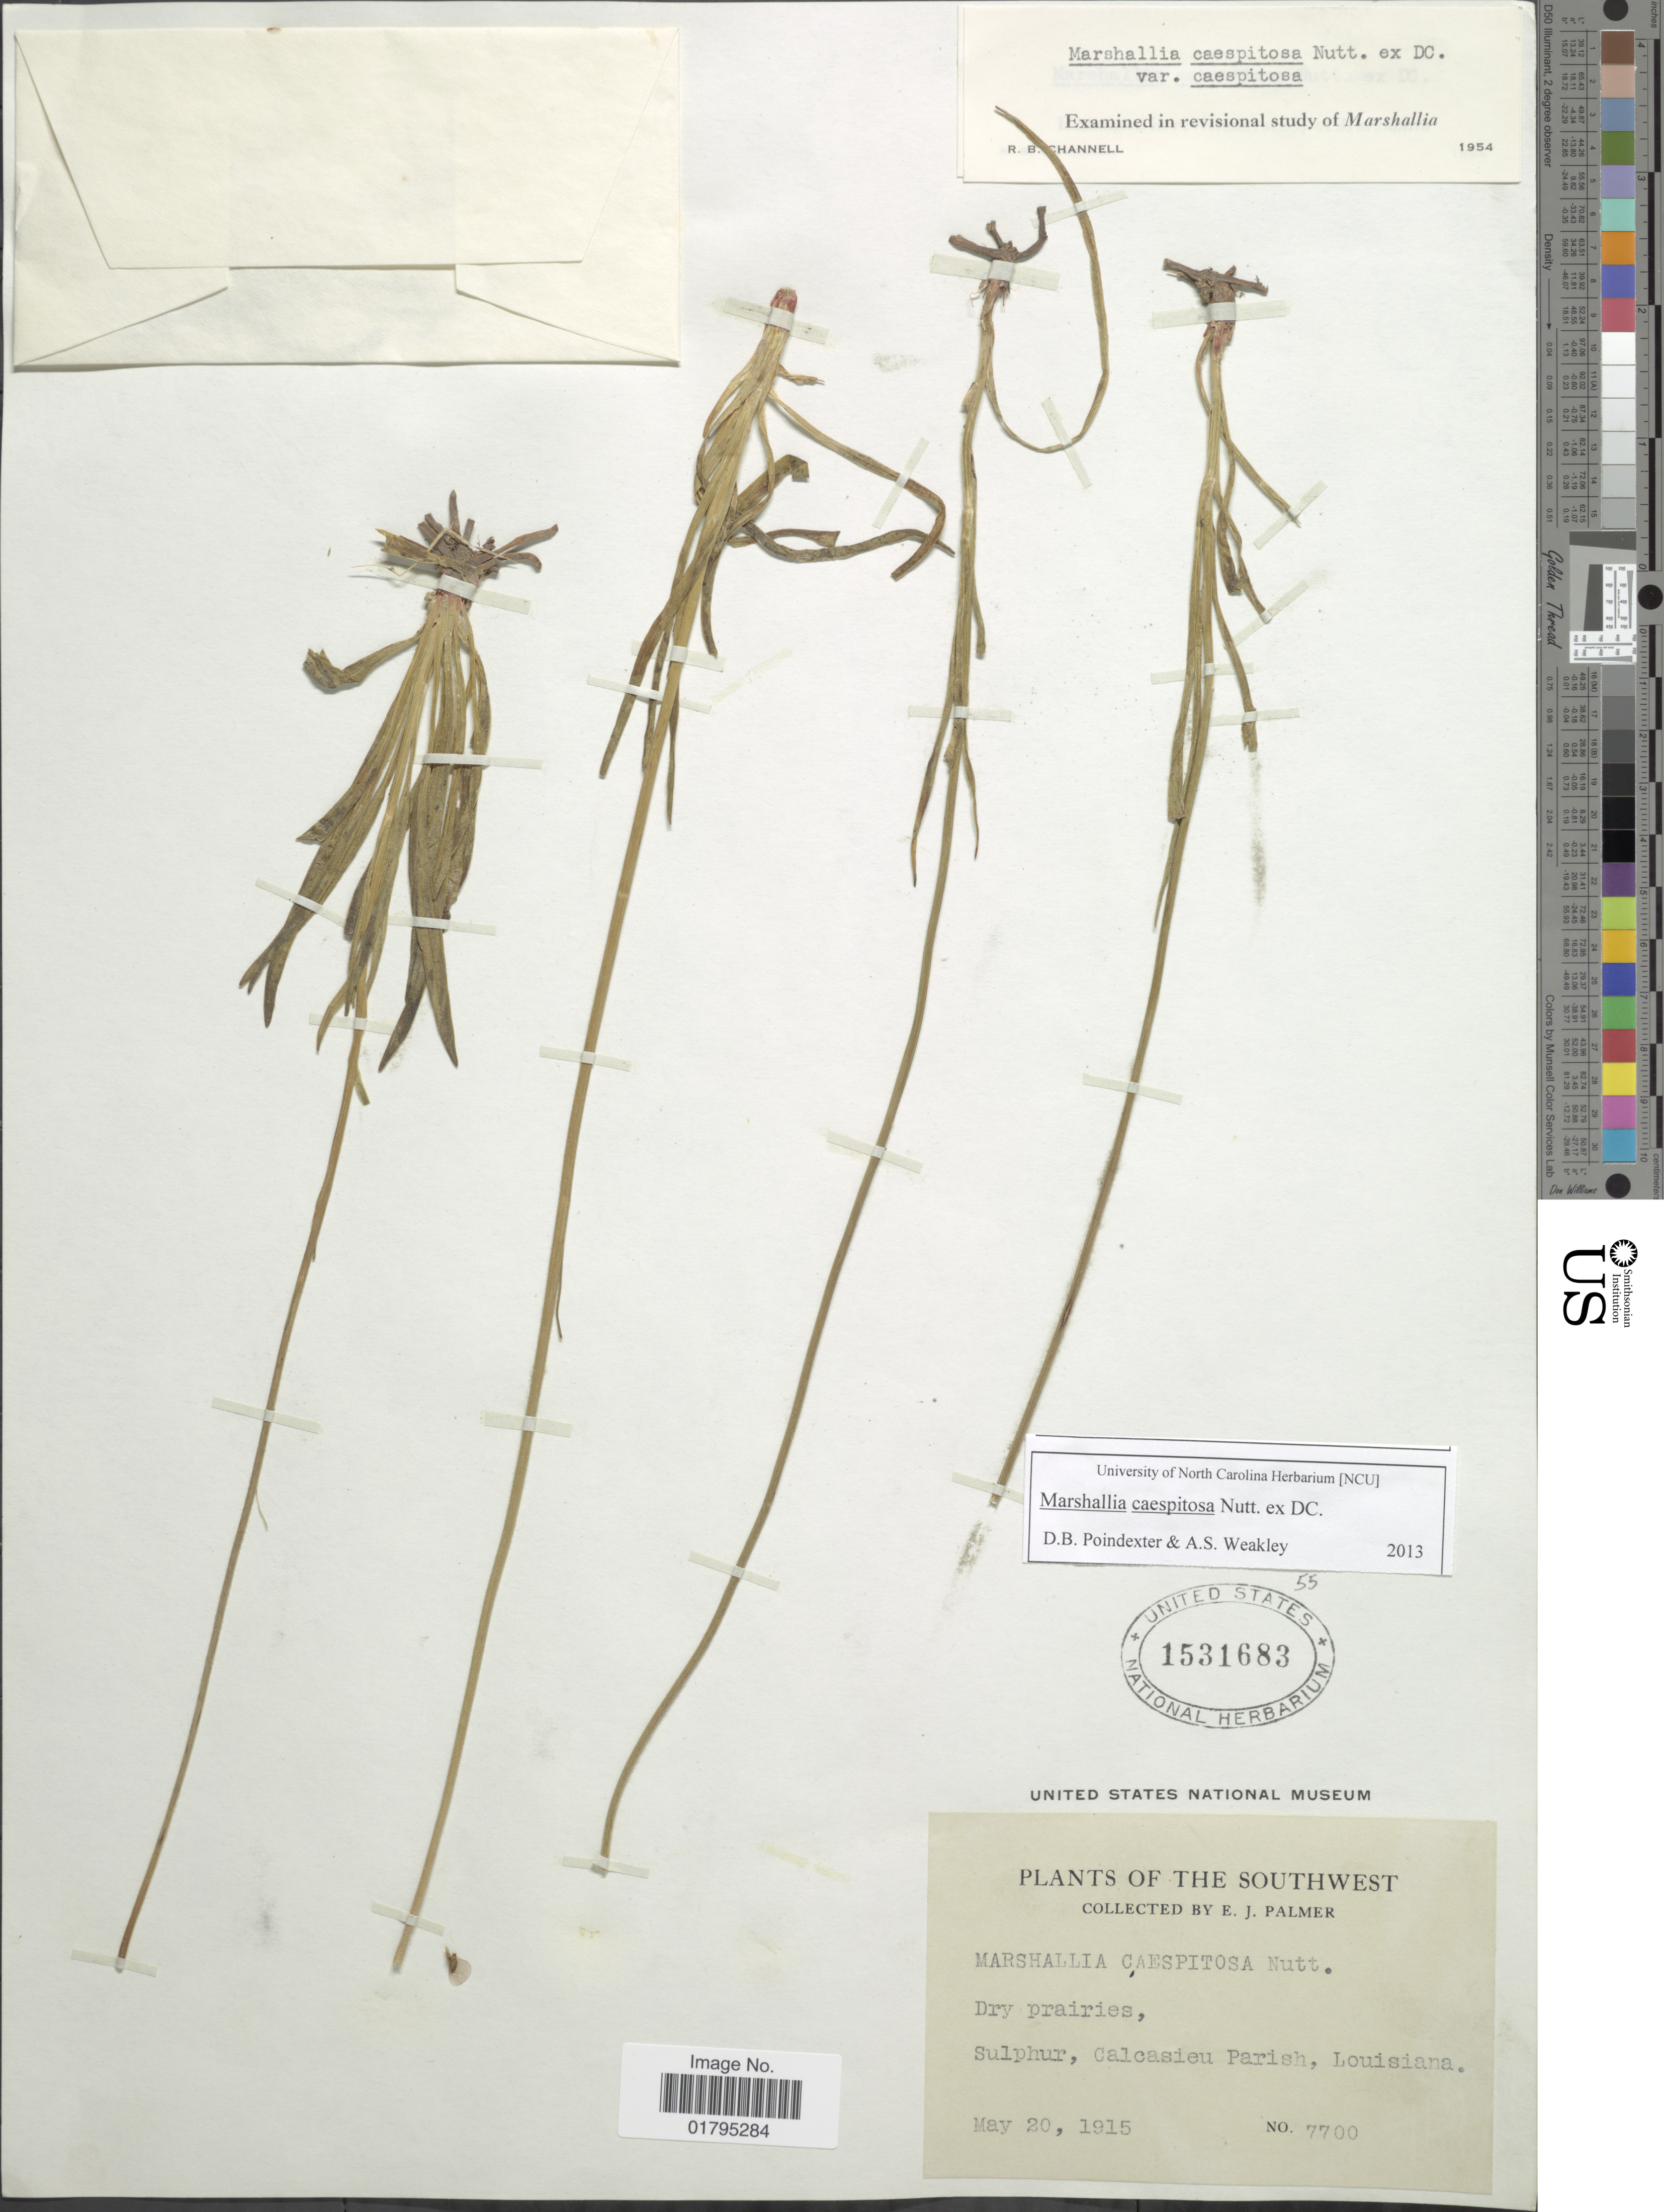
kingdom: Plantae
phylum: Tracheophyta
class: Magnoliopsida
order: Asterales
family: Asteraceae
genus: Marshallia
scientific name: Marshallia caespitosa var. caespitosa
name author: Nutt. ex DC.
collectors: E. J. Palmer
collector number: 7700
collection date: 1915-05-20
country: United States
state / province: Louisiana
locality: The Southwest, Sulphur, Calcasieu Parish, Louisiana.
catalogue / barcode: US 1531683